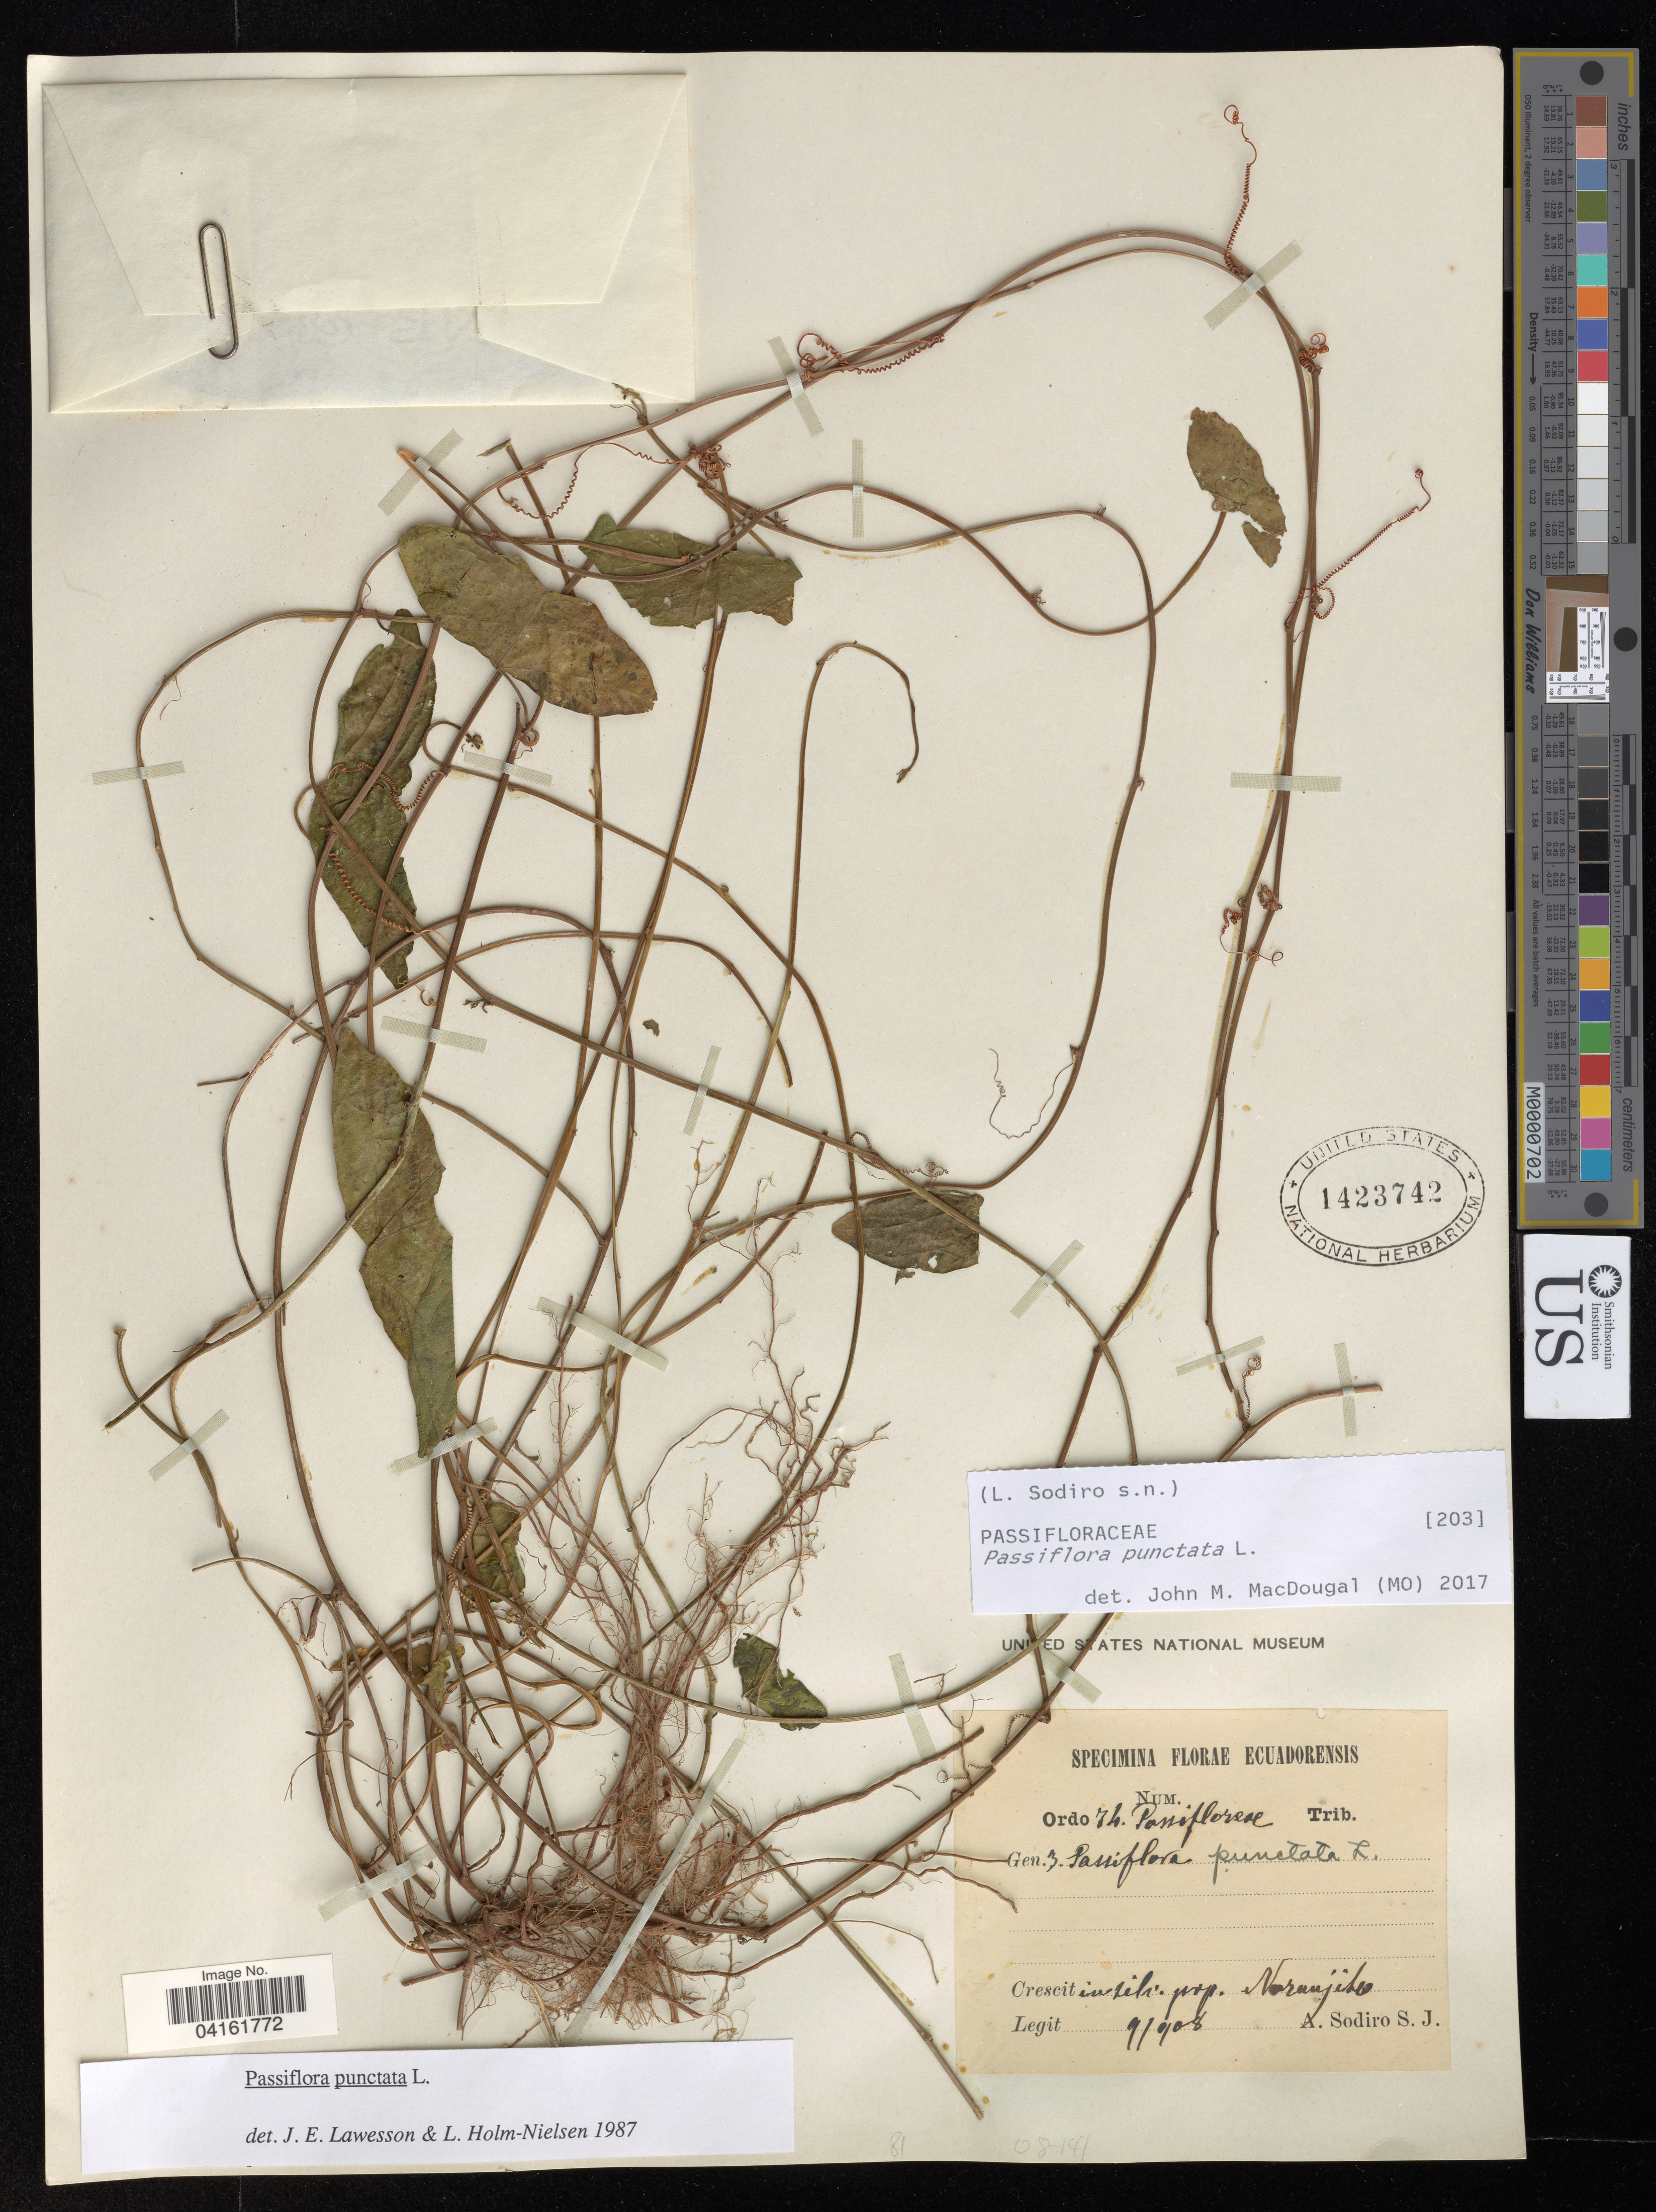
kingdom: Plantae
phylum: Tracheophyta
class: Magnoliopsida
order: Malpighiales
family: Passifloraceae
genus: Passiflora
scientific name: Passiflora punctata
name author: L.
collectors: A. Sodiro S. J.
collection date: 1908-09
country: Ecuador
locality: Crescit intili*. prop. Naranjilo.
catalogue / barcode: US 1423742